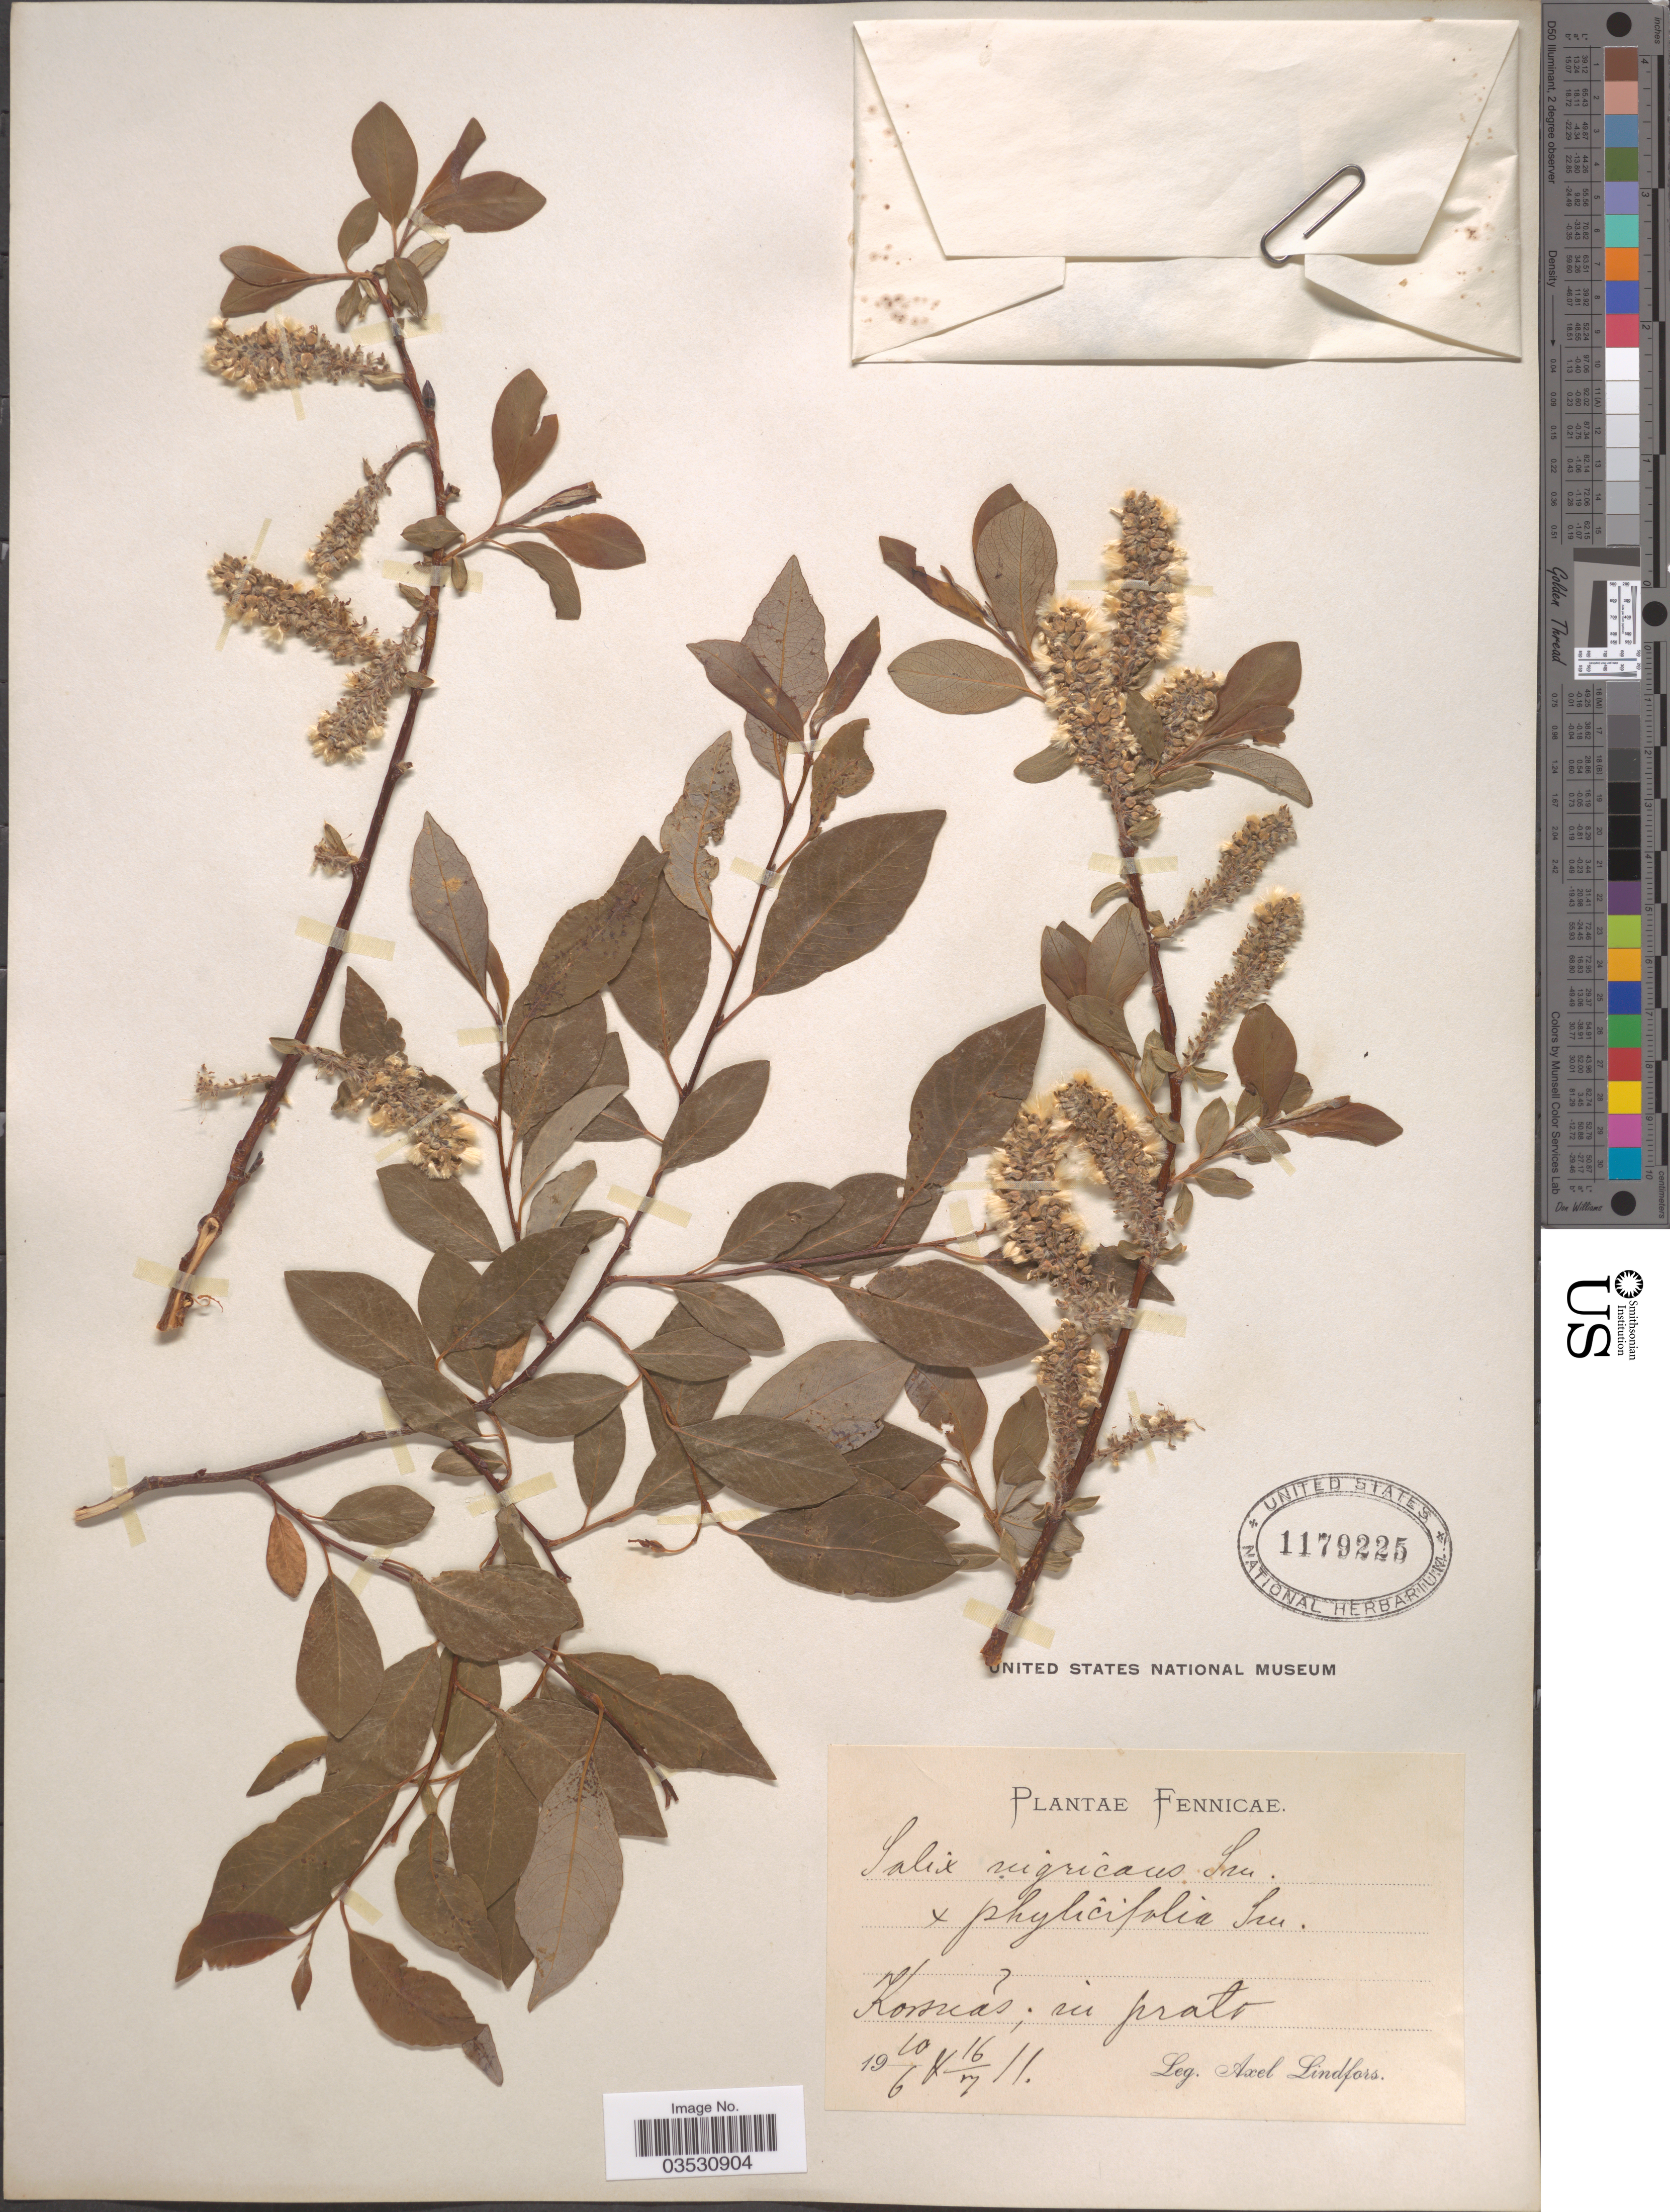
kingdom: Plantae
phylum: Tracheophyta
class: Magnoliopsida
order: Malpighiales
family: Salicaceae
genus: Salix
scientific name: Salix nigricans x S. phylicifolia L.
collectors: A. Lindfors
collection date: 1911-06-10/1911-07-16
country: Finland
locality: Fennicae. Korsnas; in prato.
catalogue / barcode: US 1179225